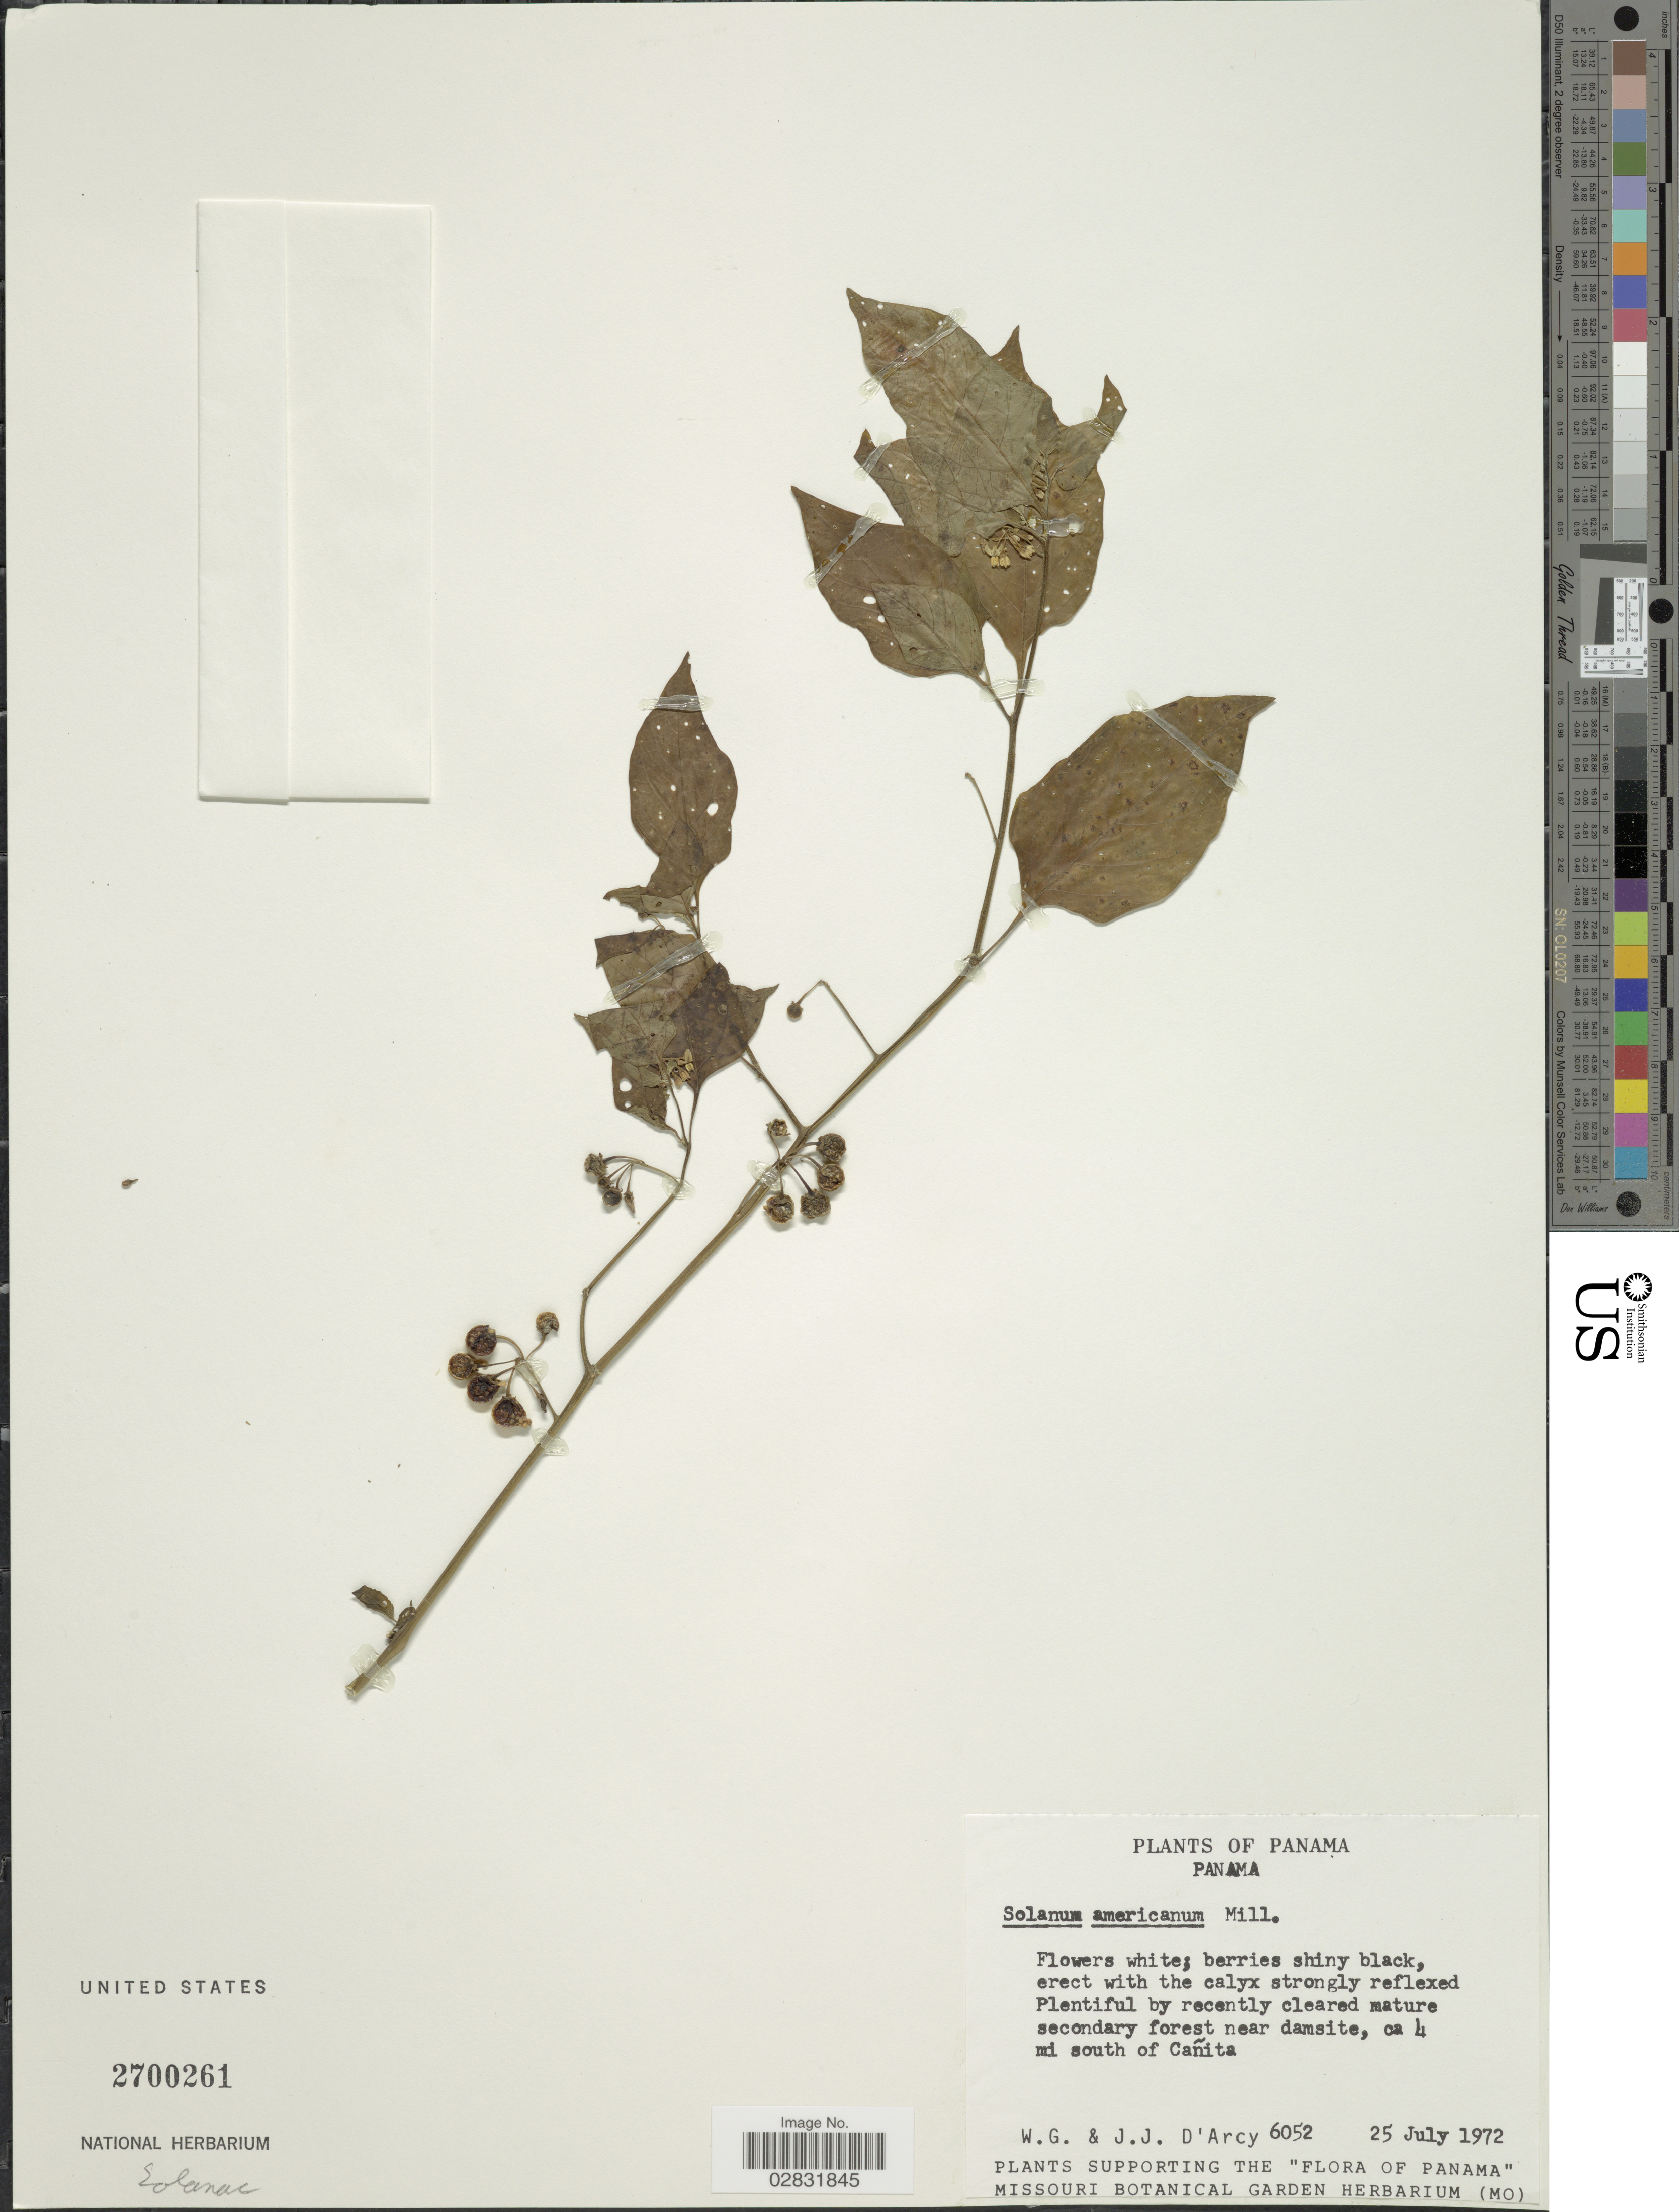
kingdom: Plantae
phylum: Tracheophyta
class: Magnoliopsida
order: Solanales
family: Solanaceae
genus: Solanum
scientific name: Solanum americanum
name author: Mill.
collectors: W. G. D'Arcy & J. J. D'Arcy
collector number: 6052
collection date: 1972-07-25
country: Panama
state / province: Panamá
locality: Near damsite, ca 4 mi south of Cañita.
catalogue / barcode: US 2700261